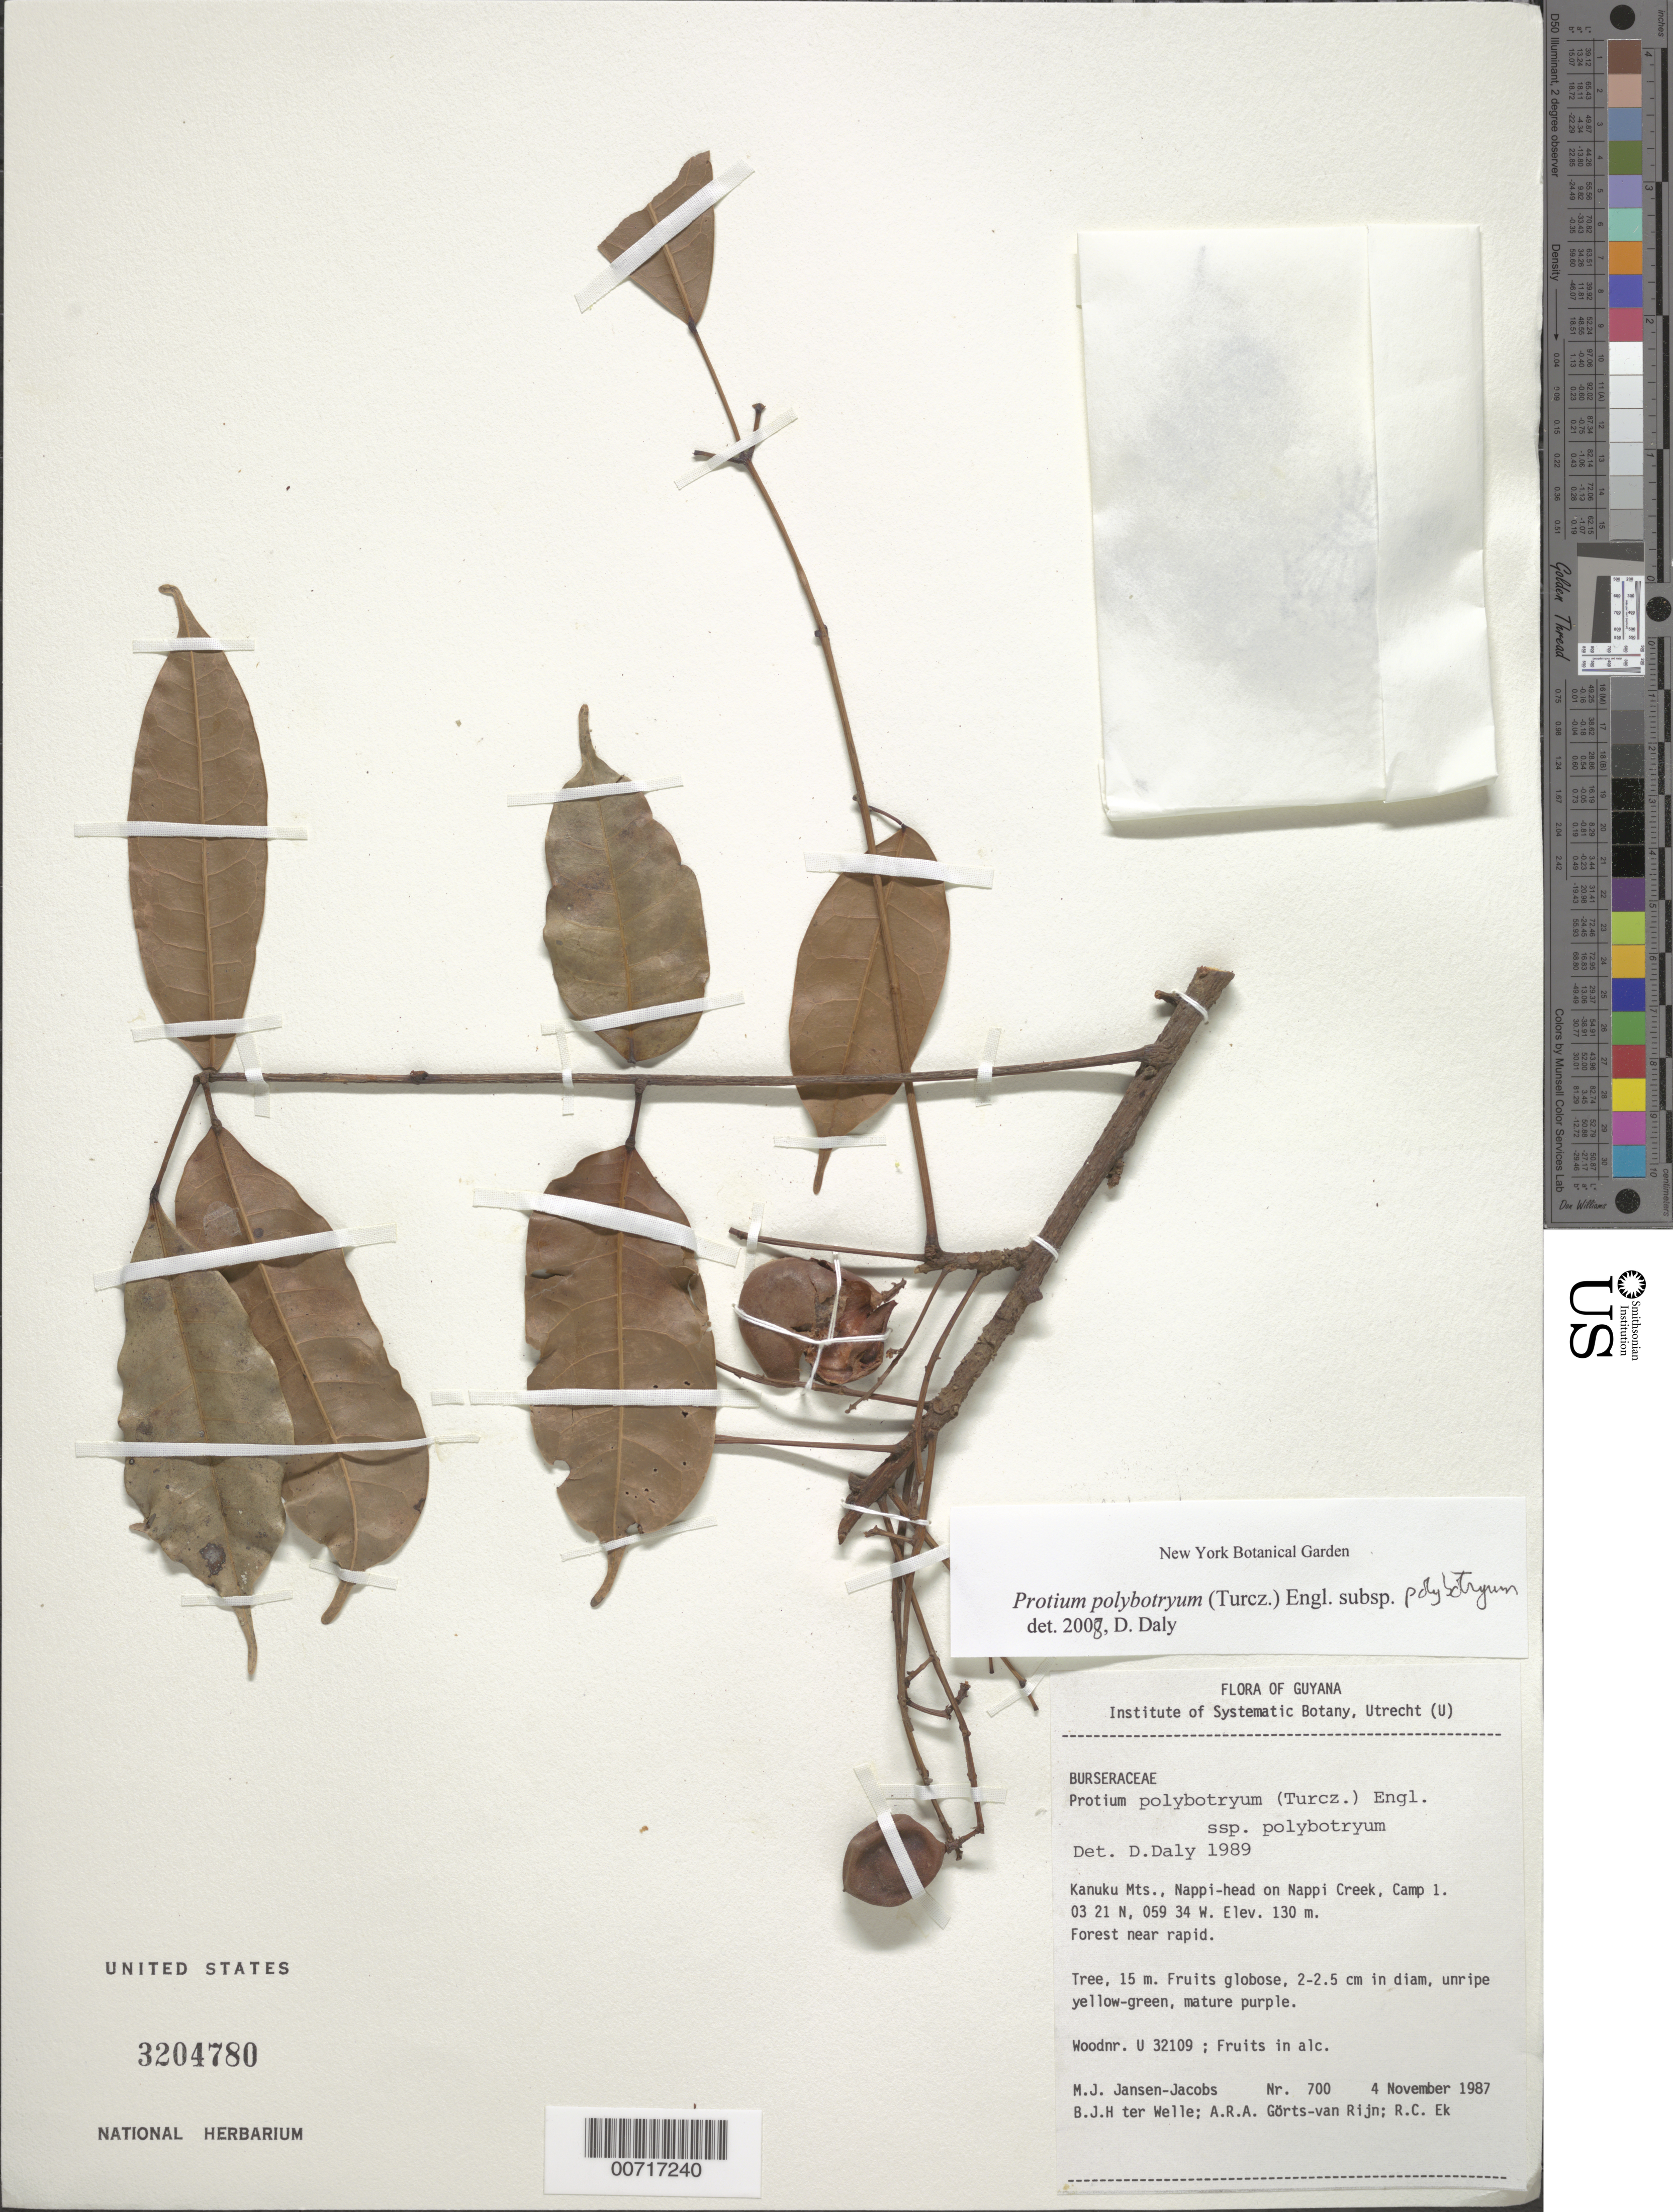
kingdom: Plantae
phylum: Tracheophyta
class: Magnoliopsida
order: Sapindales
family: Burseraceae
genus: Protium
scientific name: Protium polybotryum subsp. polybotryum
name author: (Turcz.) Engl.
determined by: Daly, D. C.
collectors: M. J. Jansen-Jacobs, B. Welle, A. .R. A. Görts-van Rijn & R. C. Ek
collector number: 700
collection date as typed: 4-Nov-87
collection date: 1987-11-04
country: Guyana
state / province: U. Takutu-U. Essequibo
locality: Kanuku Mts., Nappi-head on Nappi Creek, camp 1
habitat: Forest near rapid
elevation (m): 130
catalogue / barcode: US 3204780